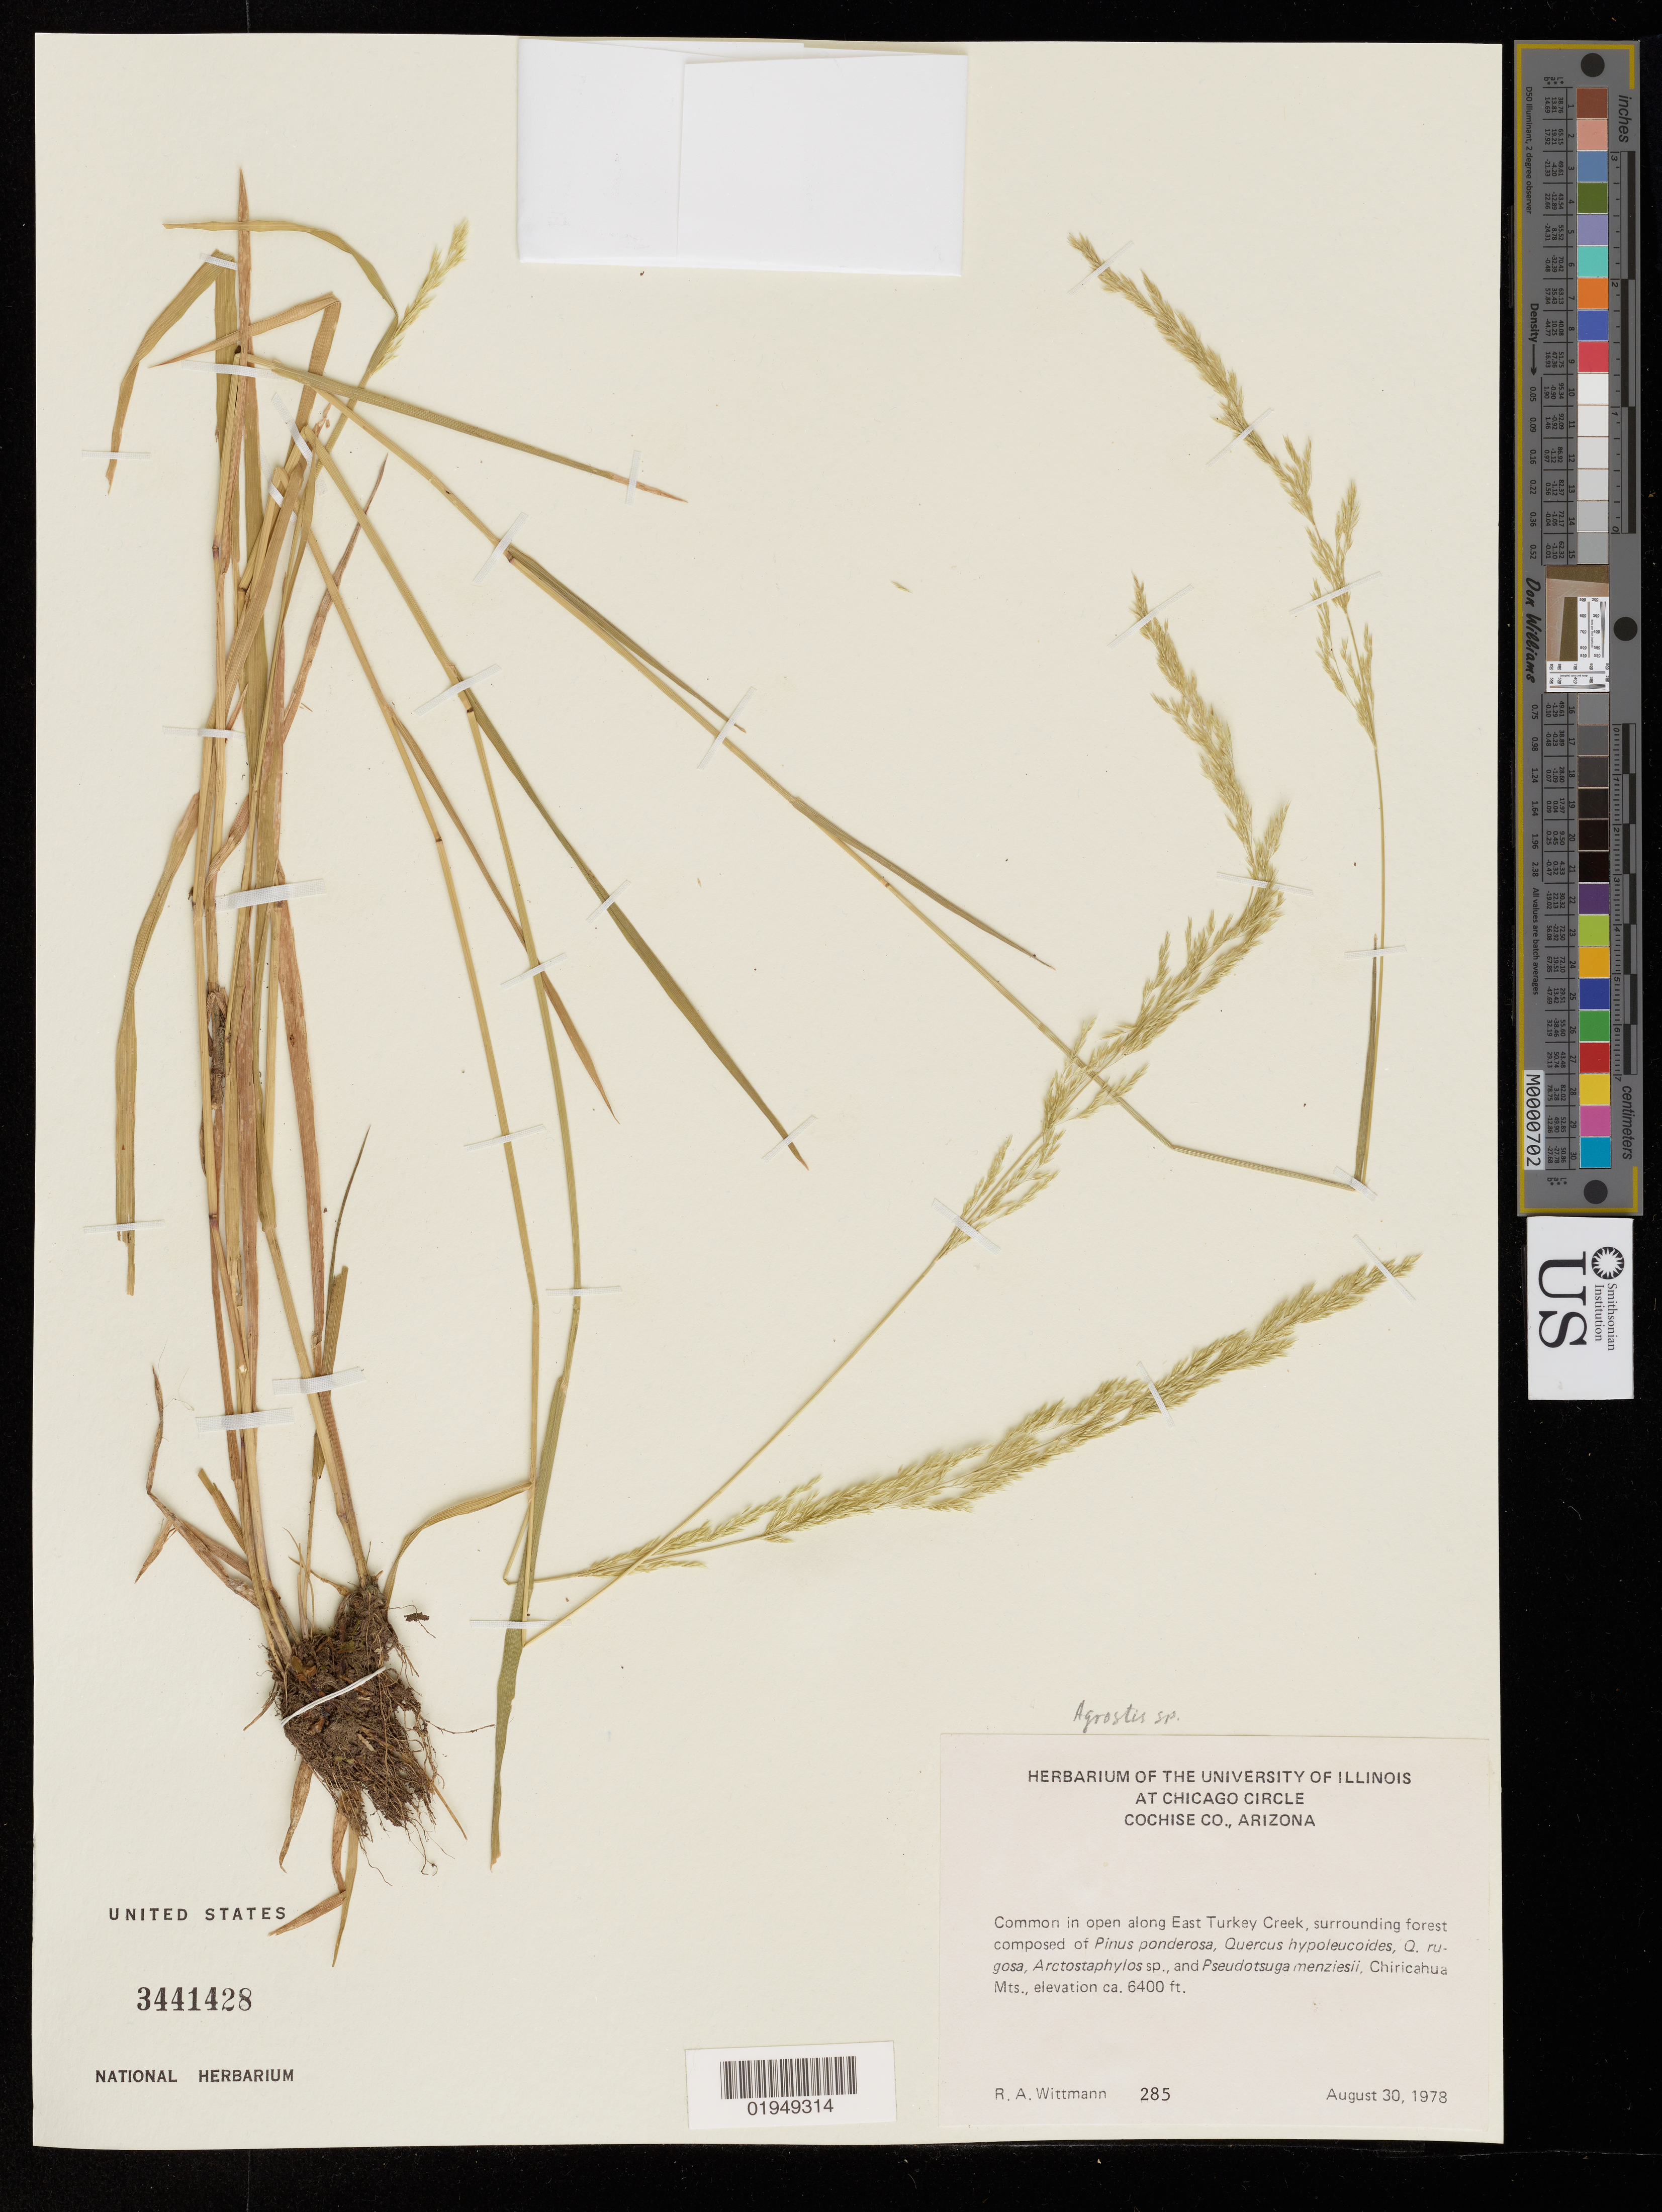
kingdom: Plantae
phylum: Tracheophyta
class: Liliopsida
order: Poales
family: Poaceae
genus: Agrostis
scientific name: Agrostis sp.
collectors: R. Wittmann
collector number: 285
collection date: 1978-08-30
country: United States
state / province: Arizona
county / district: Cochise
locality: Common in open along East Turkey Creek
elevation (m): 1951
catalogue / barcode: US 3441428